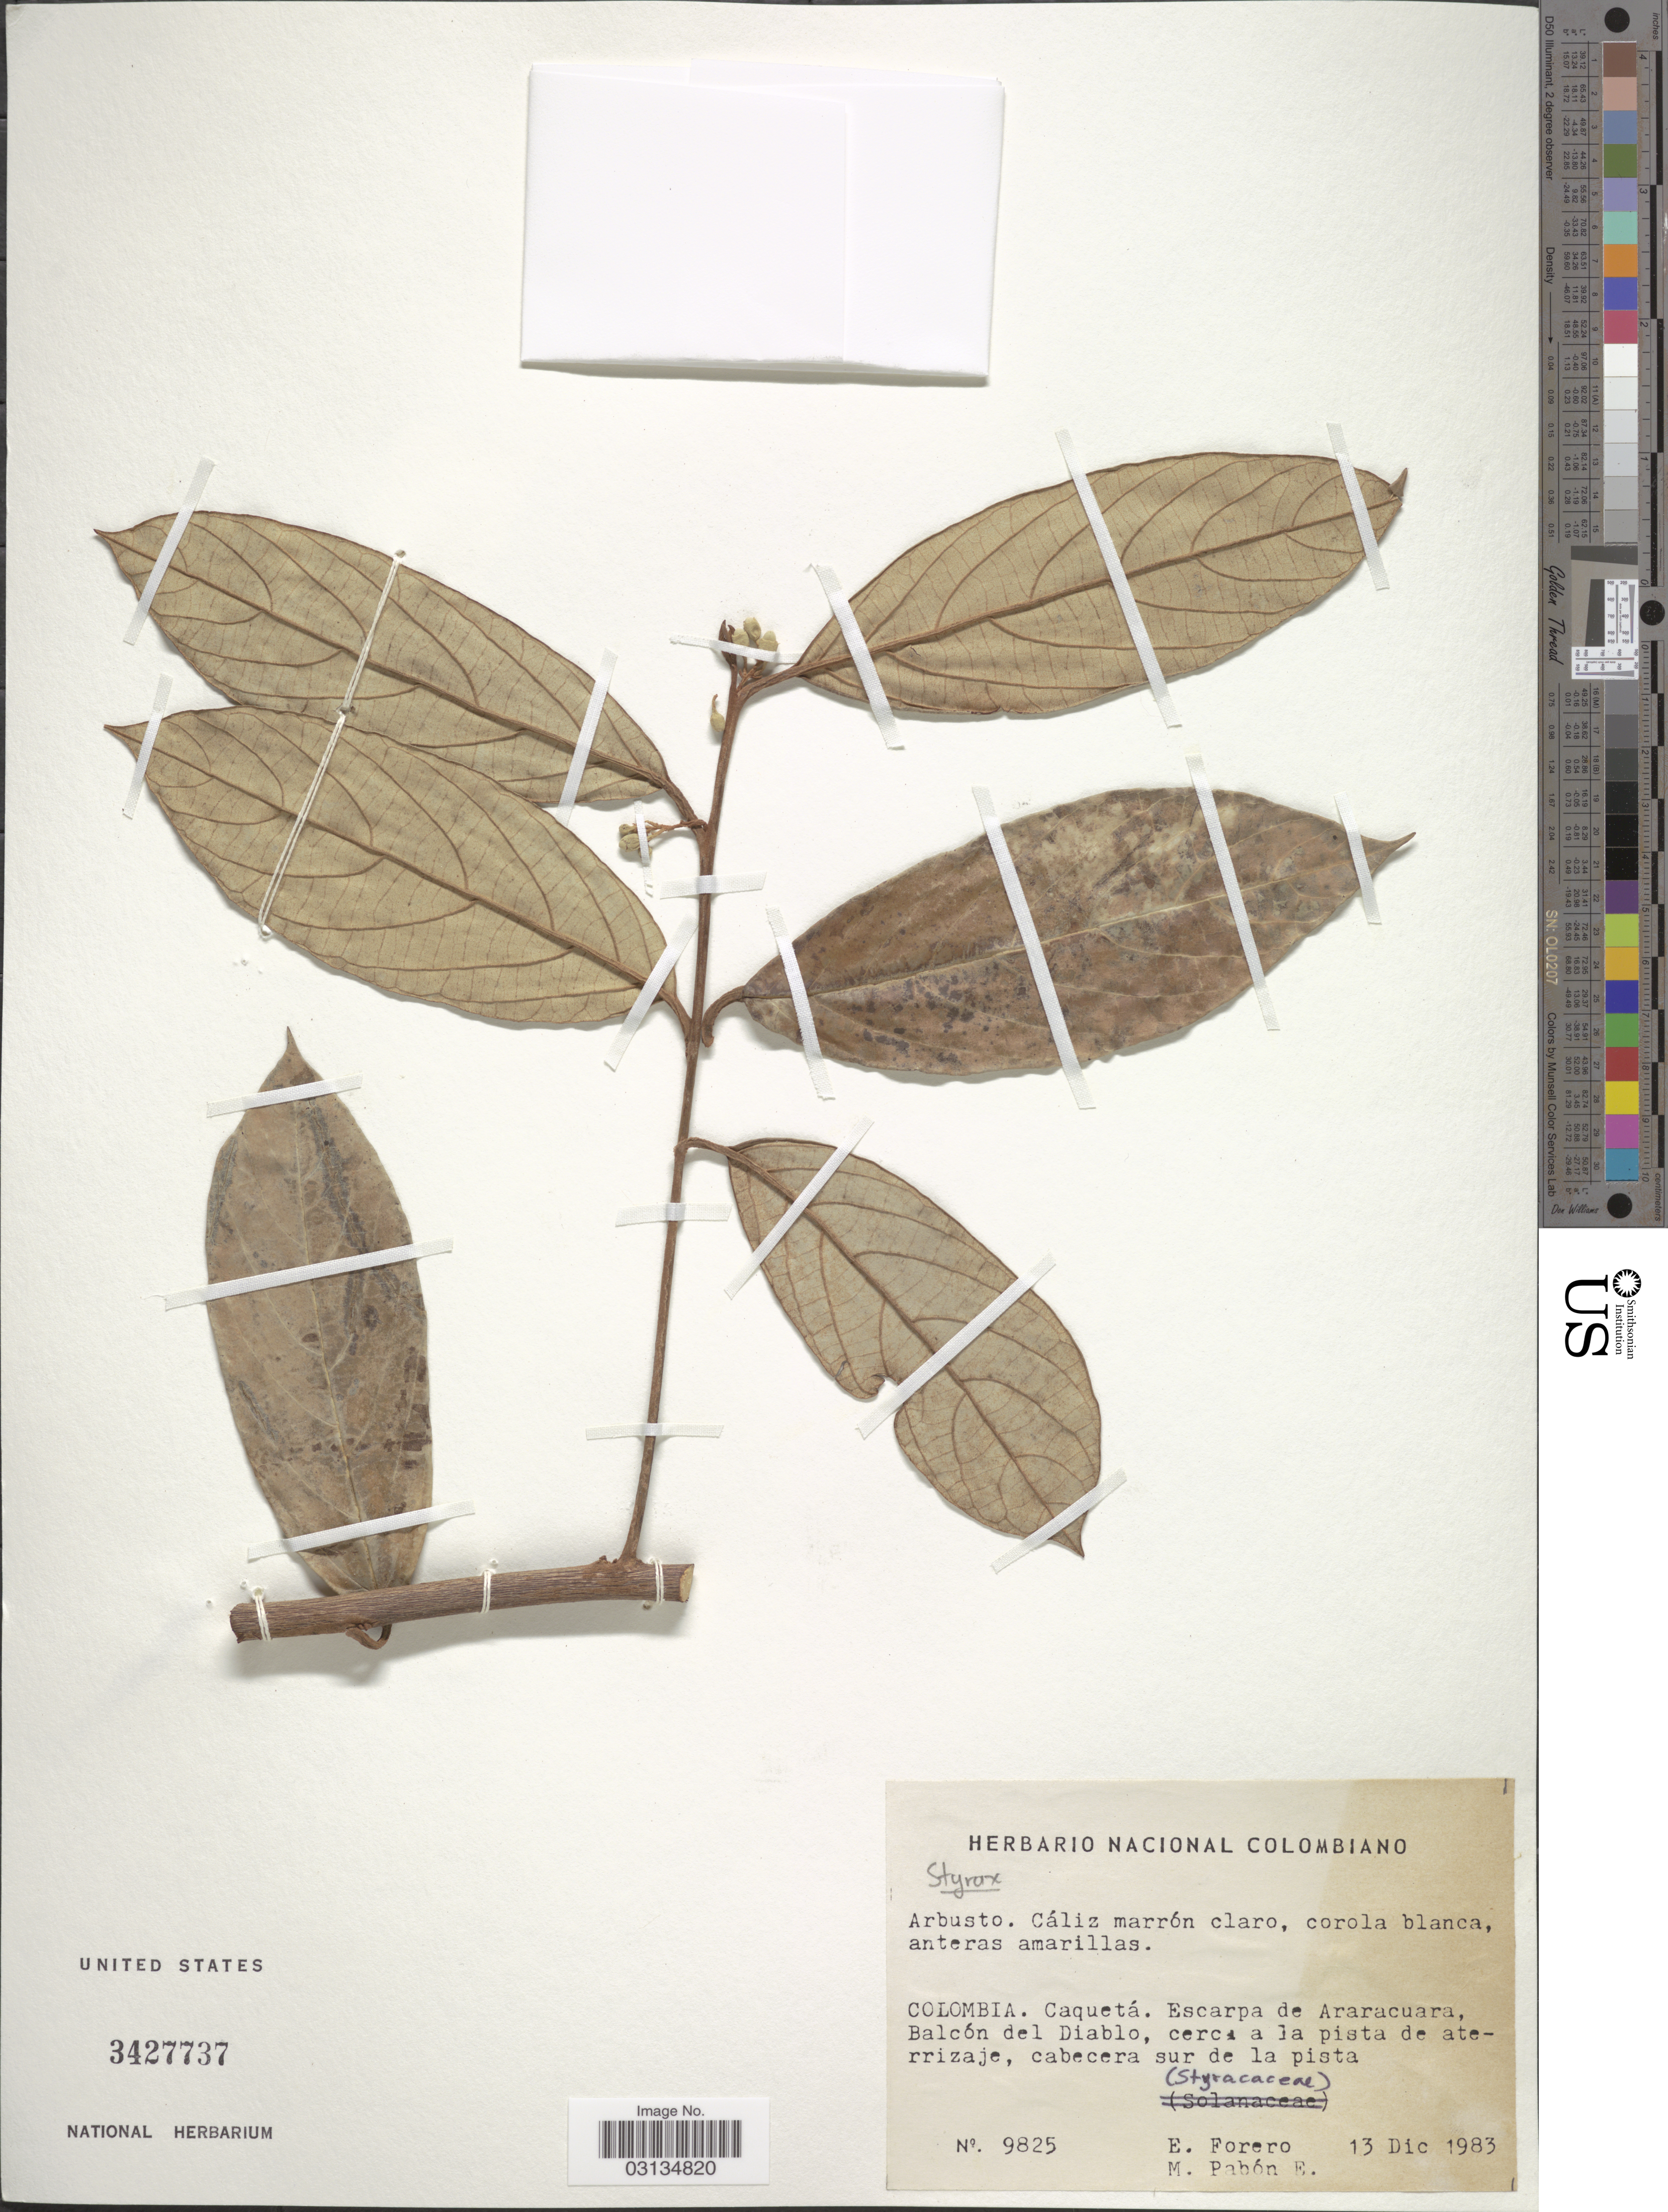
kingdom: Plantae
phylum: Tracheophyta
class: Magnoliopsida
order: Ericales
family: Styracaceae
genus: Styrax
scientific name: Styrax sp.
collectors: E. Forero & M. A. Pabon E.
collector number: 9825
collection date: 1983-12-13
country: Colombia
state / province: Caquetá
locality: Escarpa de Araracuara, Balcón del Diablo, cerca a la pista de aterrizaje, cabecera sur de la pista.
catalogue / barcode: US 3427737